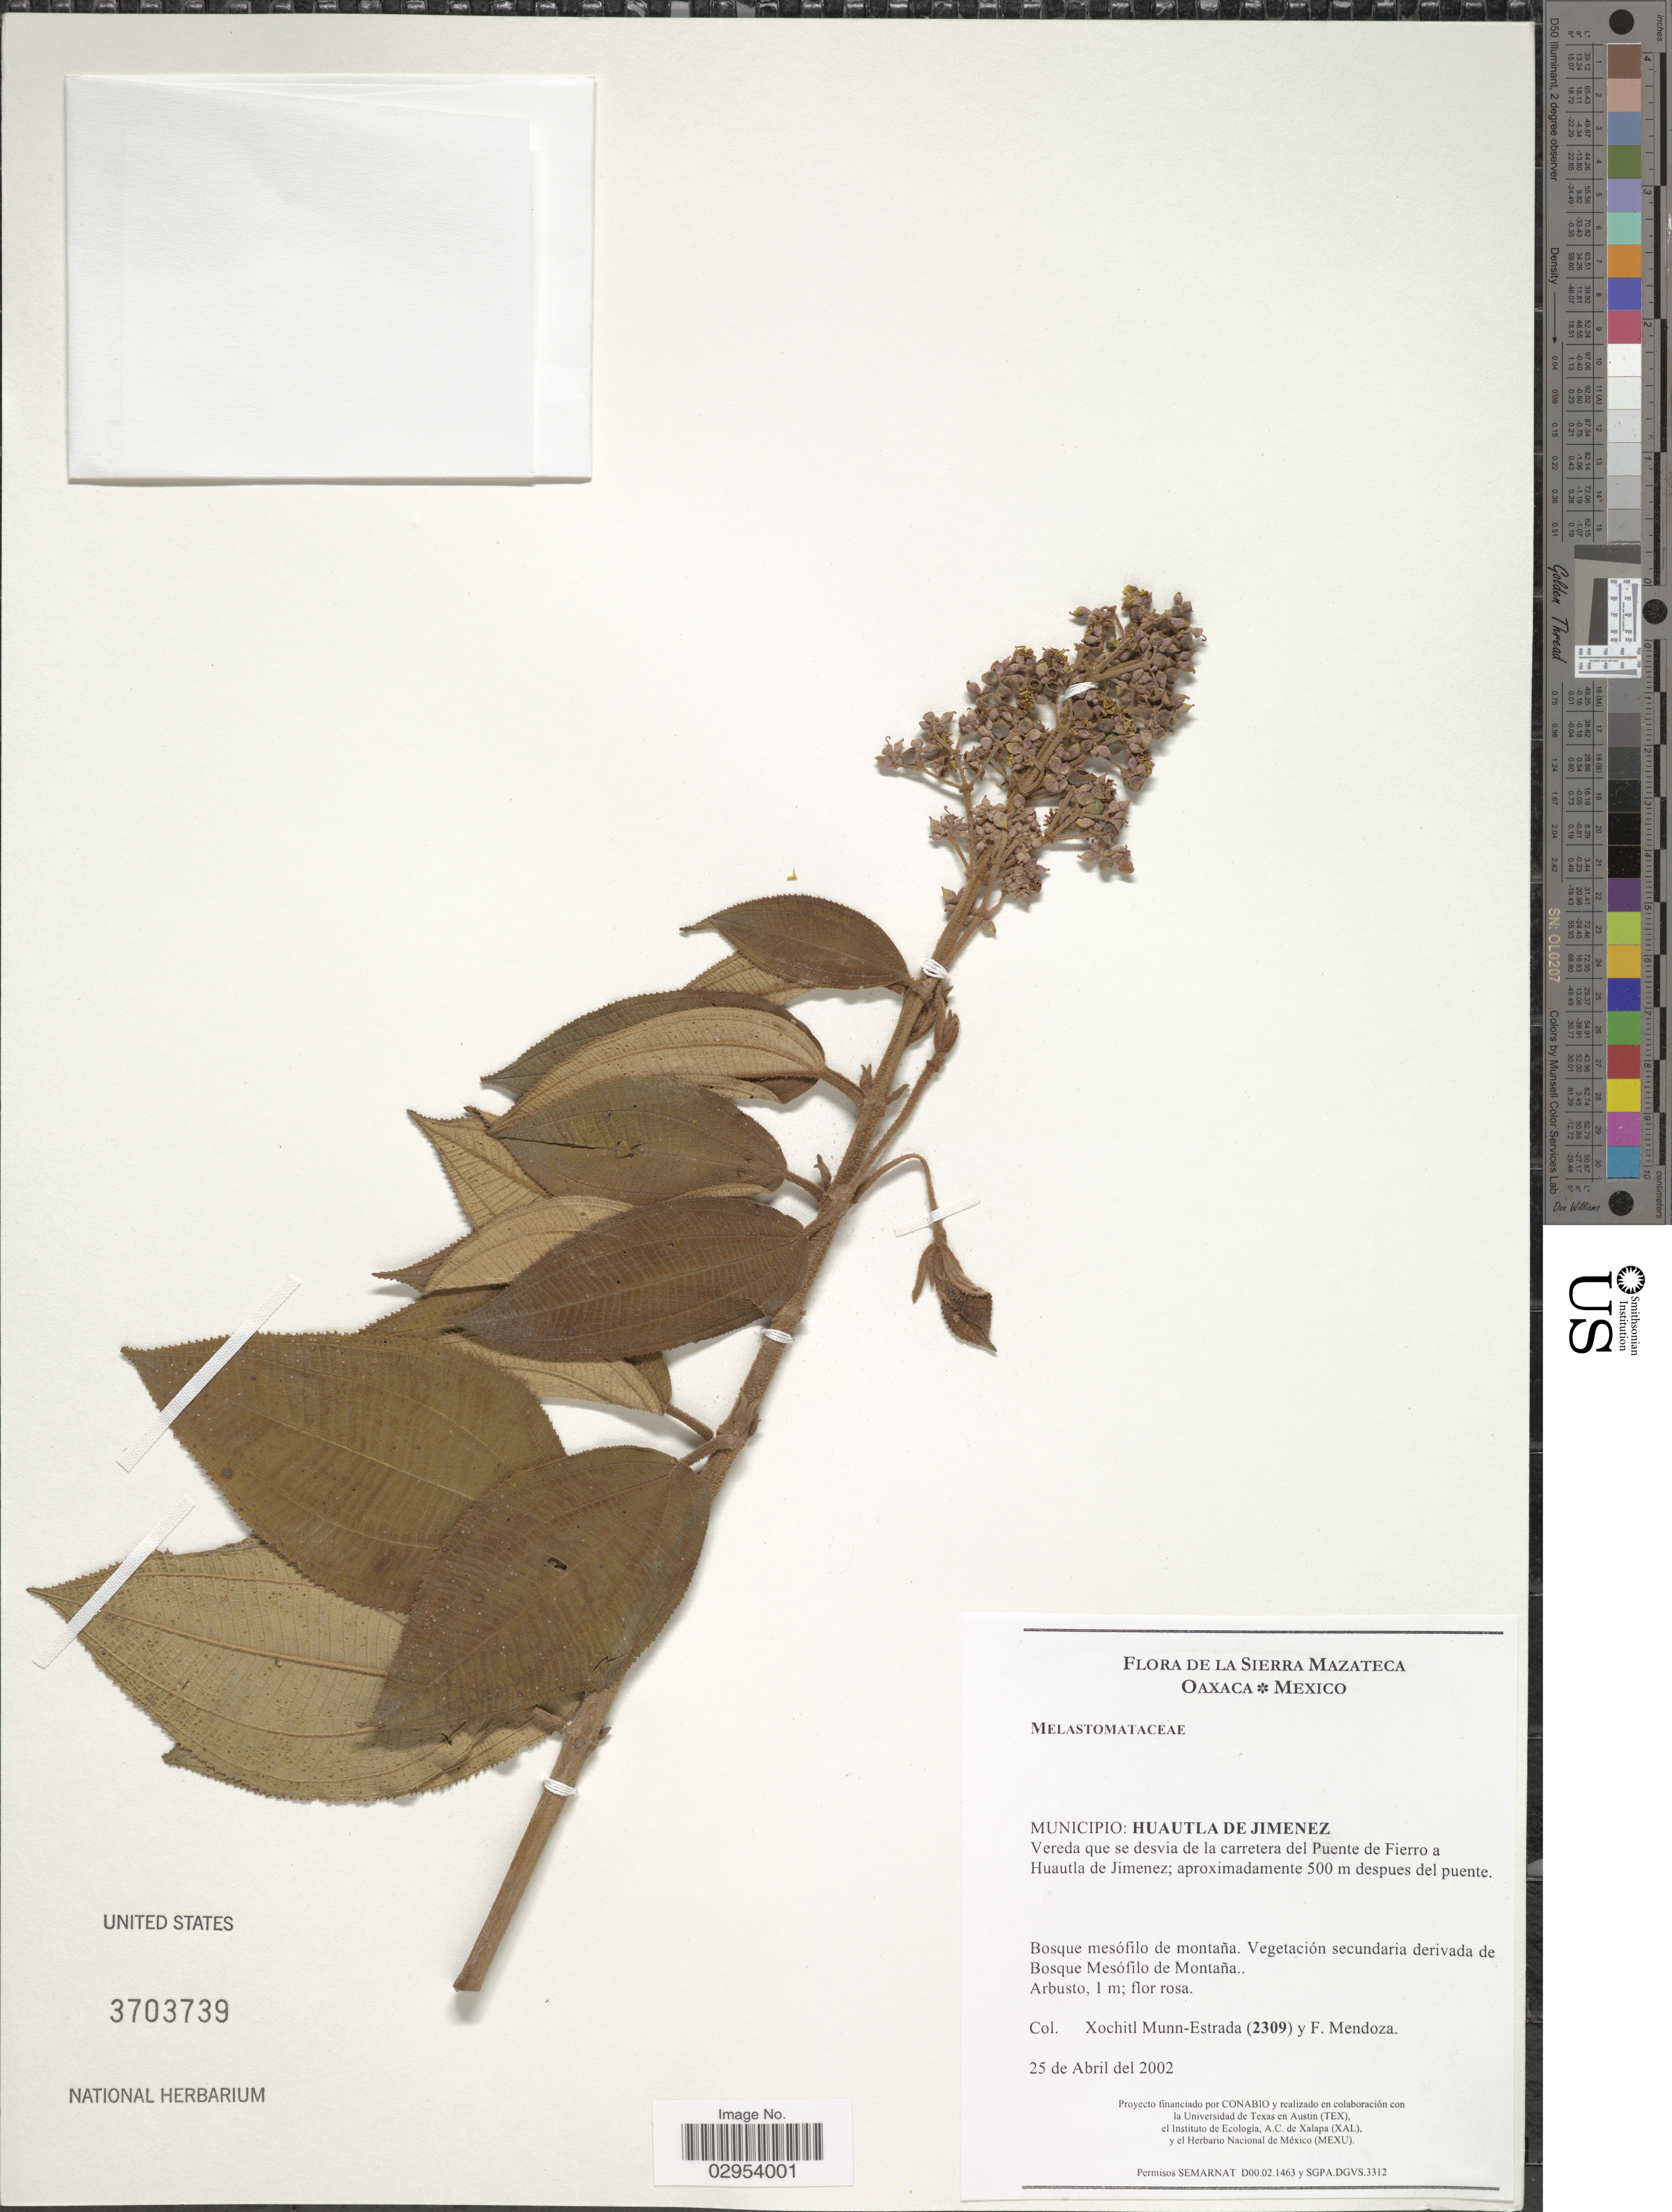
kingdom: Plantae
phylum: Tracheophyta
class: Magnoliopsida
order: Myrtales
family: Melastomataceae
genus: Topobea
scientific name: Topobea sp.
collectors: X. Munn-Estrada & F. Mendoza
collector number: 2309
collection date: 2002-04-25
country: Mexico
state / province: Oaxaca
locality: La Sierra Mazateca. Municipio: Huautla de Jimenez, Vereda que se desvia de la carretera del Puente de Fierro a Huautla de Jimenez; aproximadamente 500 m despues del puente.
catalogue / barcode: US 3703739